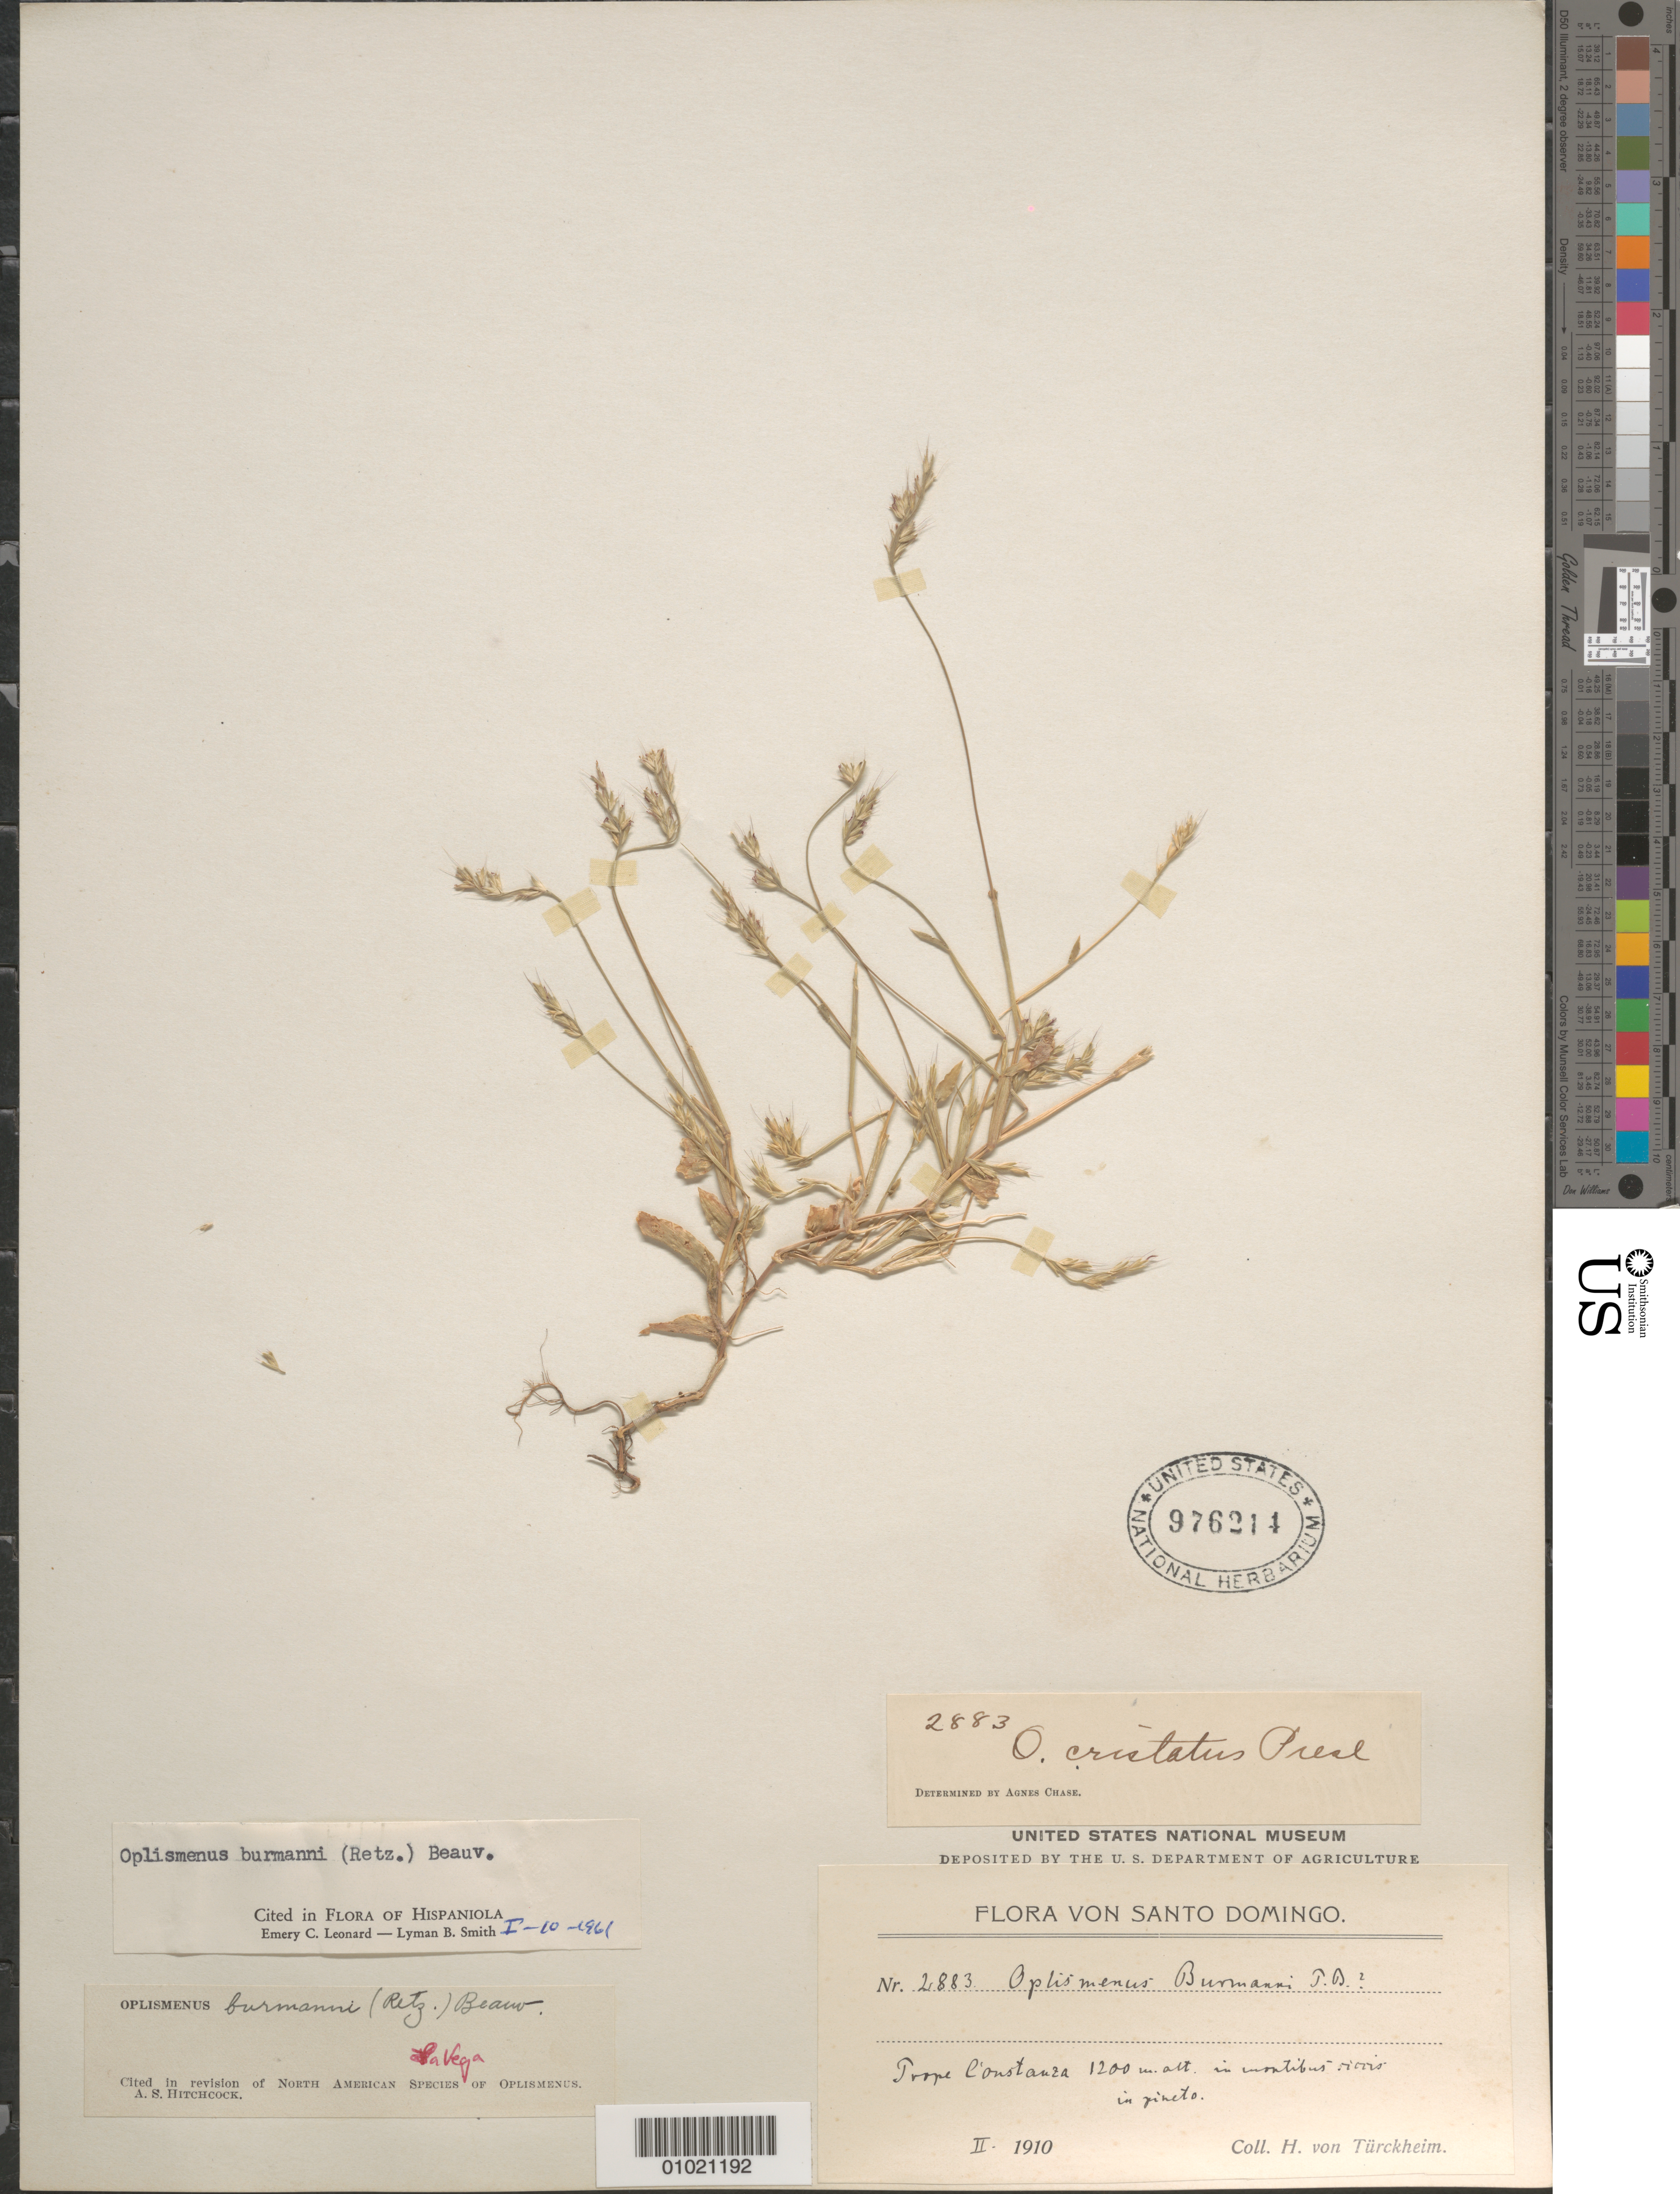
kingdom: Plantae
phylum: Tracheophyta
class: Liliopsida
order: Poales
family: Poaceae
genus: Oplismenus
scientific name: Oplismenus burmannii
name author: (Retz.) P. Beauv.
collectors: H. von Türckheim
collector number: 2883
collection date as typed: Feb 1910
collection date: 1910-02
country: Dominican Republic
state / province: La Vega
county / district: Santo Domingo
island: Hispaniola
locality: Prope Constanza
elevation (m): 1200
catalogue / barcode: US 976214